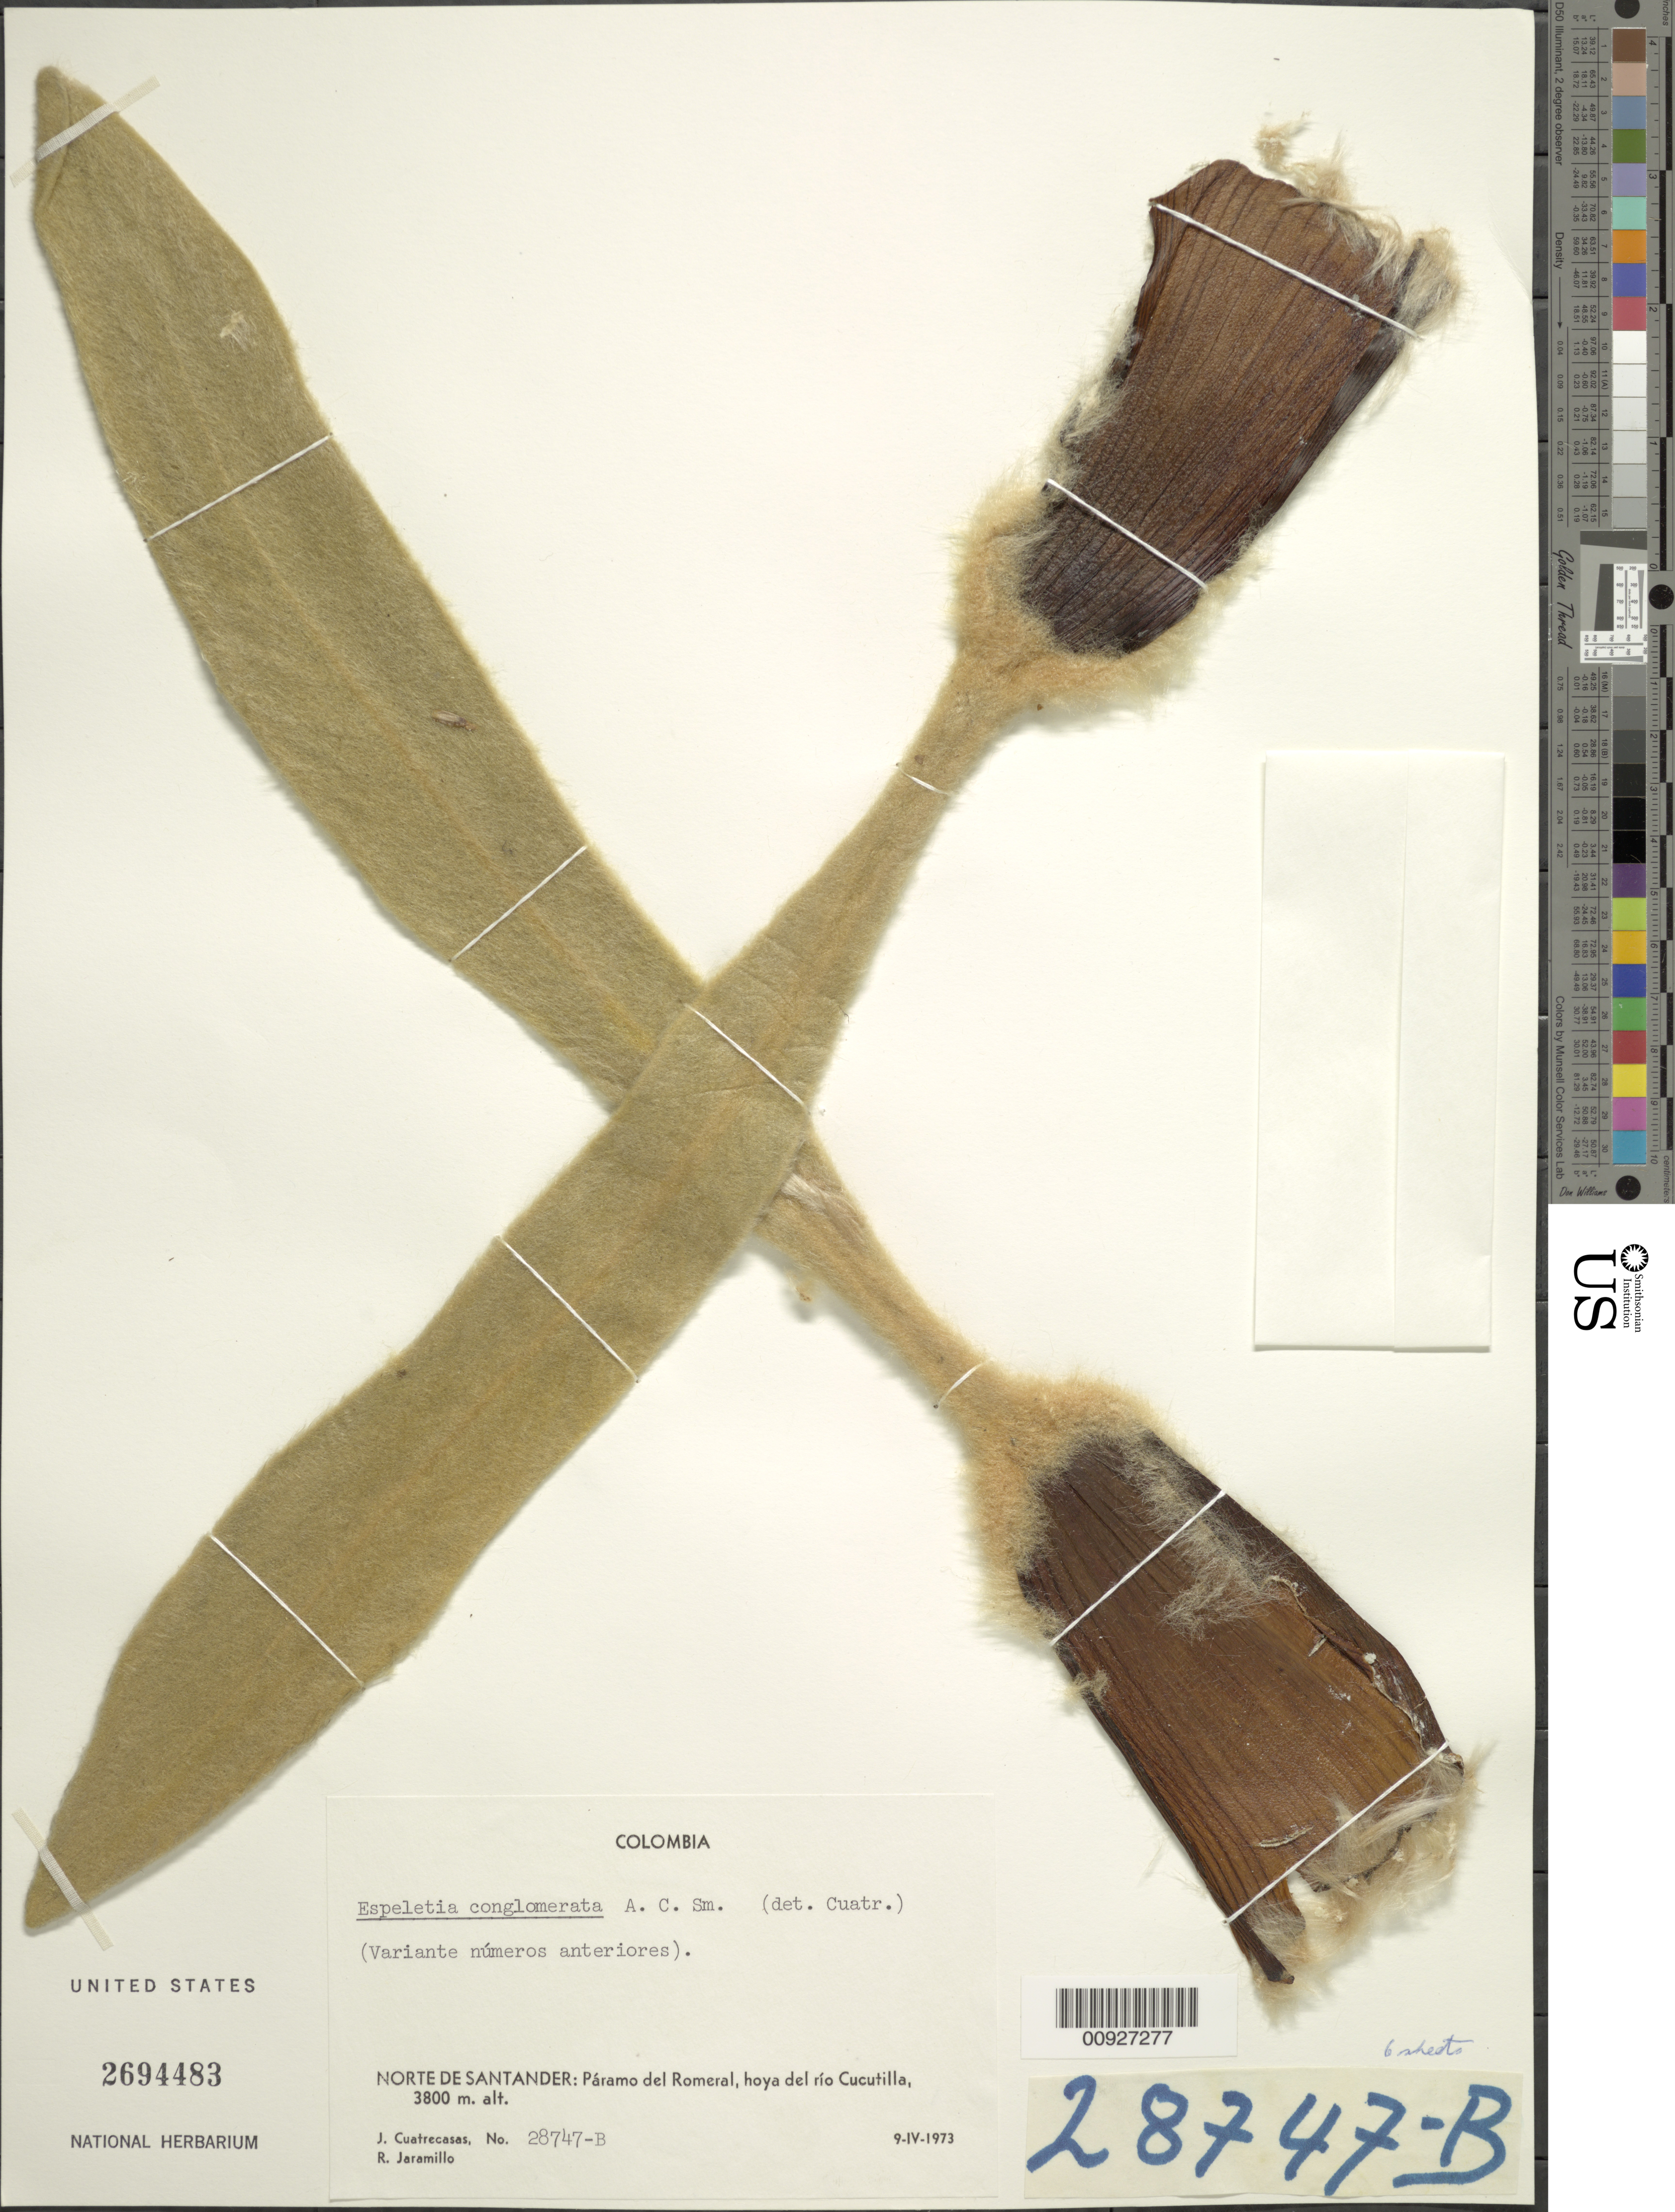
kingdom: Plantae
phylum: Tracheophyta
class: Magnoliopsida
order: Asterales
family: Asteraceae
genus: Espeletia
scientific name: Espeletia conglomerata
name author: A.C. Sm.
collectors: J. Cuatrecasas & R. Jaramillo M.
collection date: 1973-04-09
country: Colombia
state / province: Norte de Santander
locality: P. del Romeral. P. del Romeral, hoya del río Cucutilla.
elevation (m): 3800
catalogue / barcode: US 2694483